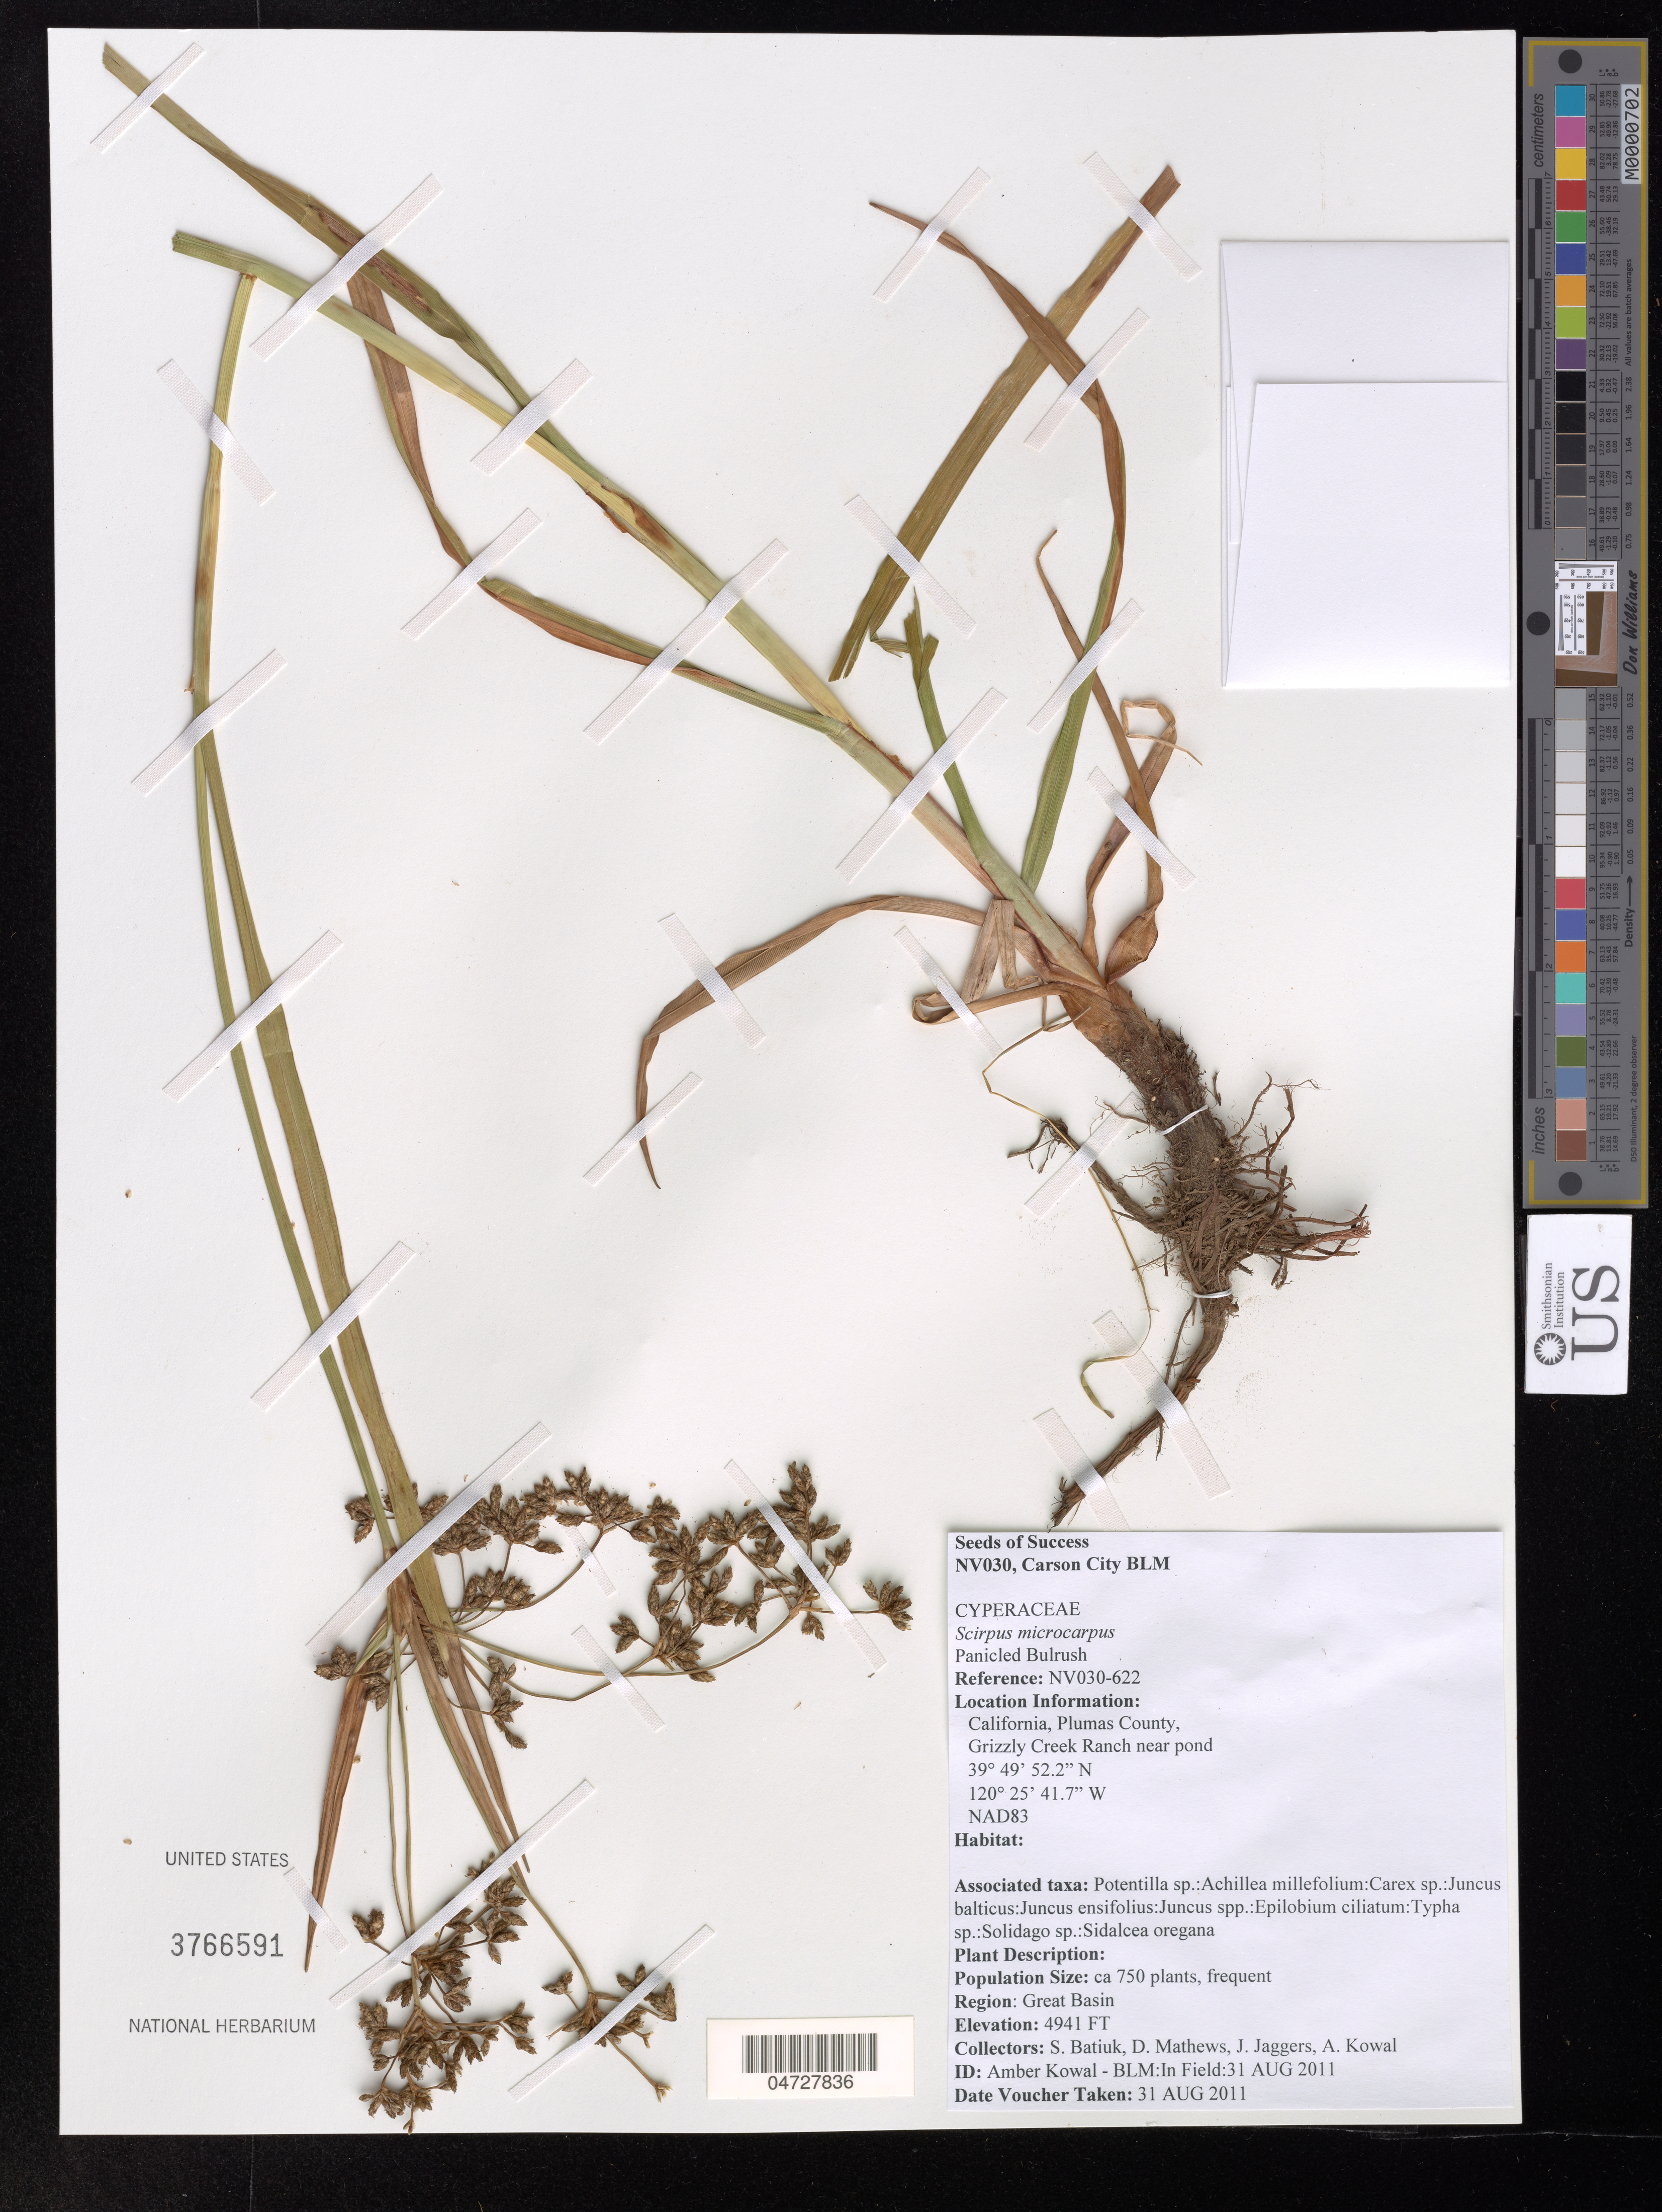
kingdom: Plantae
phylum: Tracheophyta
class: Liliopsida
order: Poales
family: Cyperaceae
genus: Scirpus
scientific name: Scirpus microcarpus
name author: J. Presl & C. Presl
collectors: S. Batiuk, D. Mathews, J. Jaggers & A. Kowal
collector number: NV030-622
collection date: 2011-08-31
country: United States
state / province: California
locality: Plumas County, Grizzly Creek Ranch near pond.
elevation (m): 1506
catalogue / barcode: US 3766591